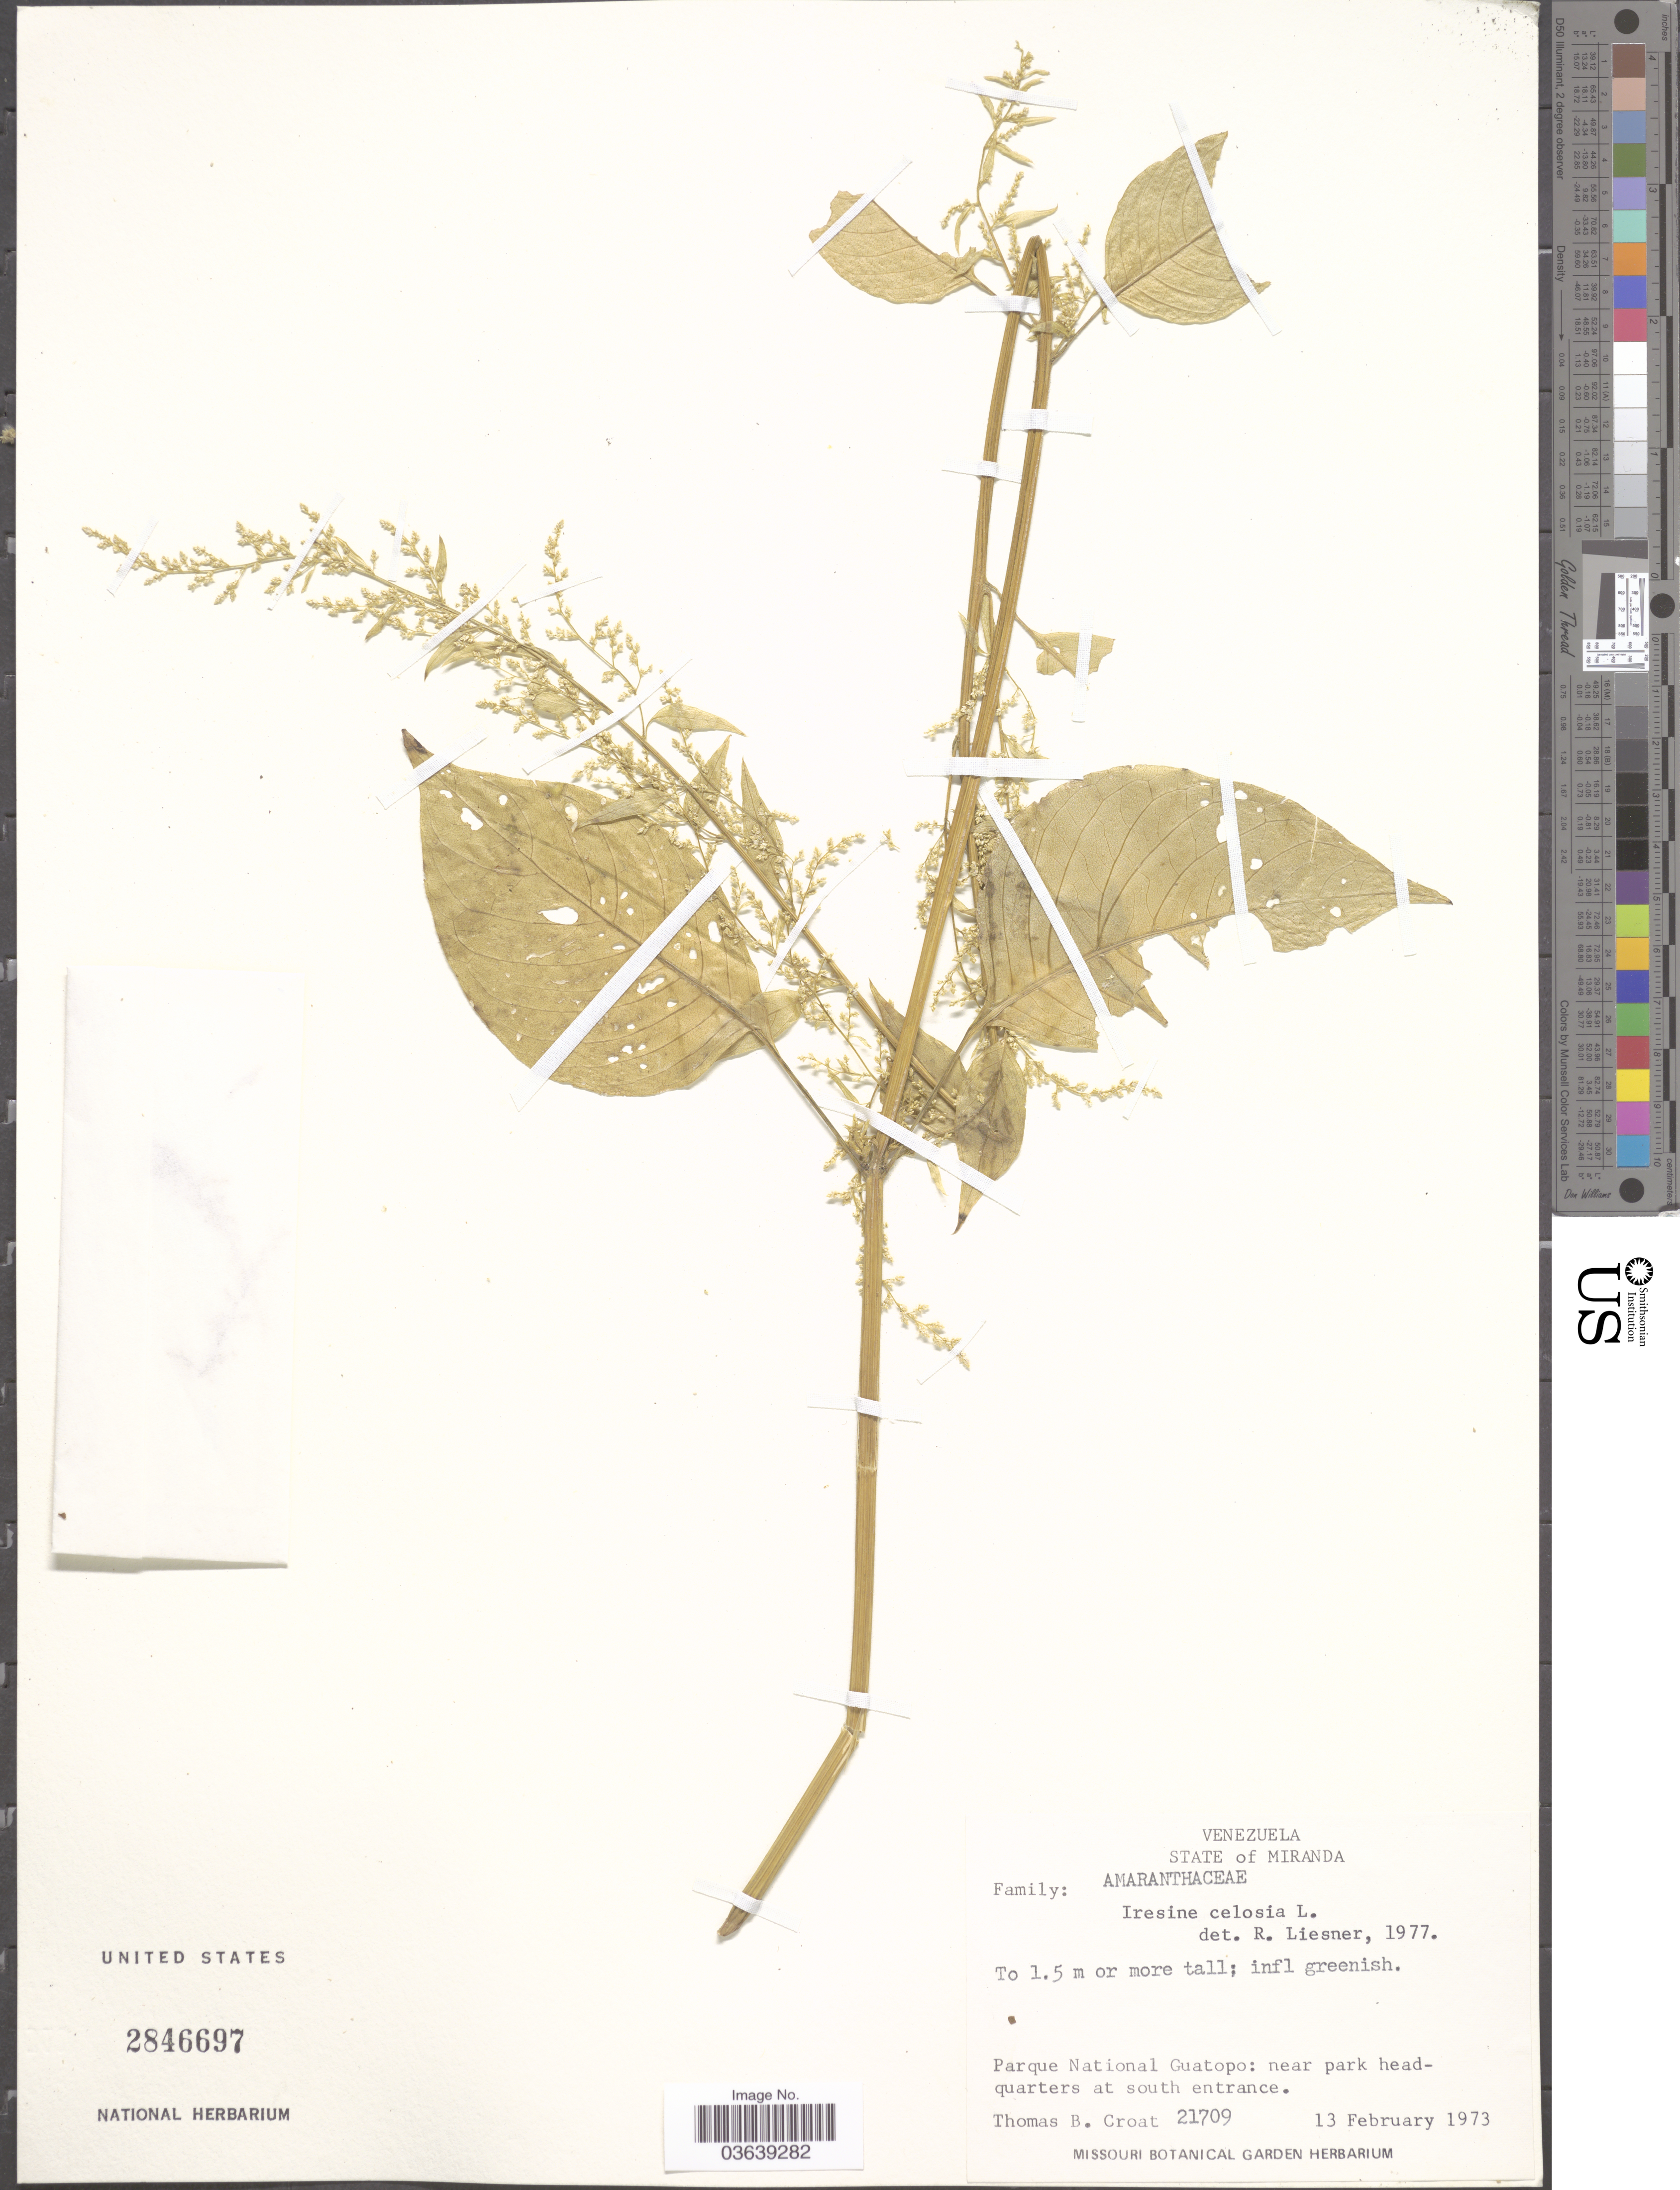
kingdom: Plantae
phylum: Tracheophyta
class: Magnoliopsida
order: Caryophyllales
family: Amaranthaceae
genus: Iresine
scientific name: Iresine celosia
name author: L.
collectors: T. B. Croat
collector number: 21709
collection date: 1973-02-13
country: Venezuela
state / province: Miranda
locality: Parque National Guatopo: near park headquarters at south entrance.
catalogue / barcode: US 2846697